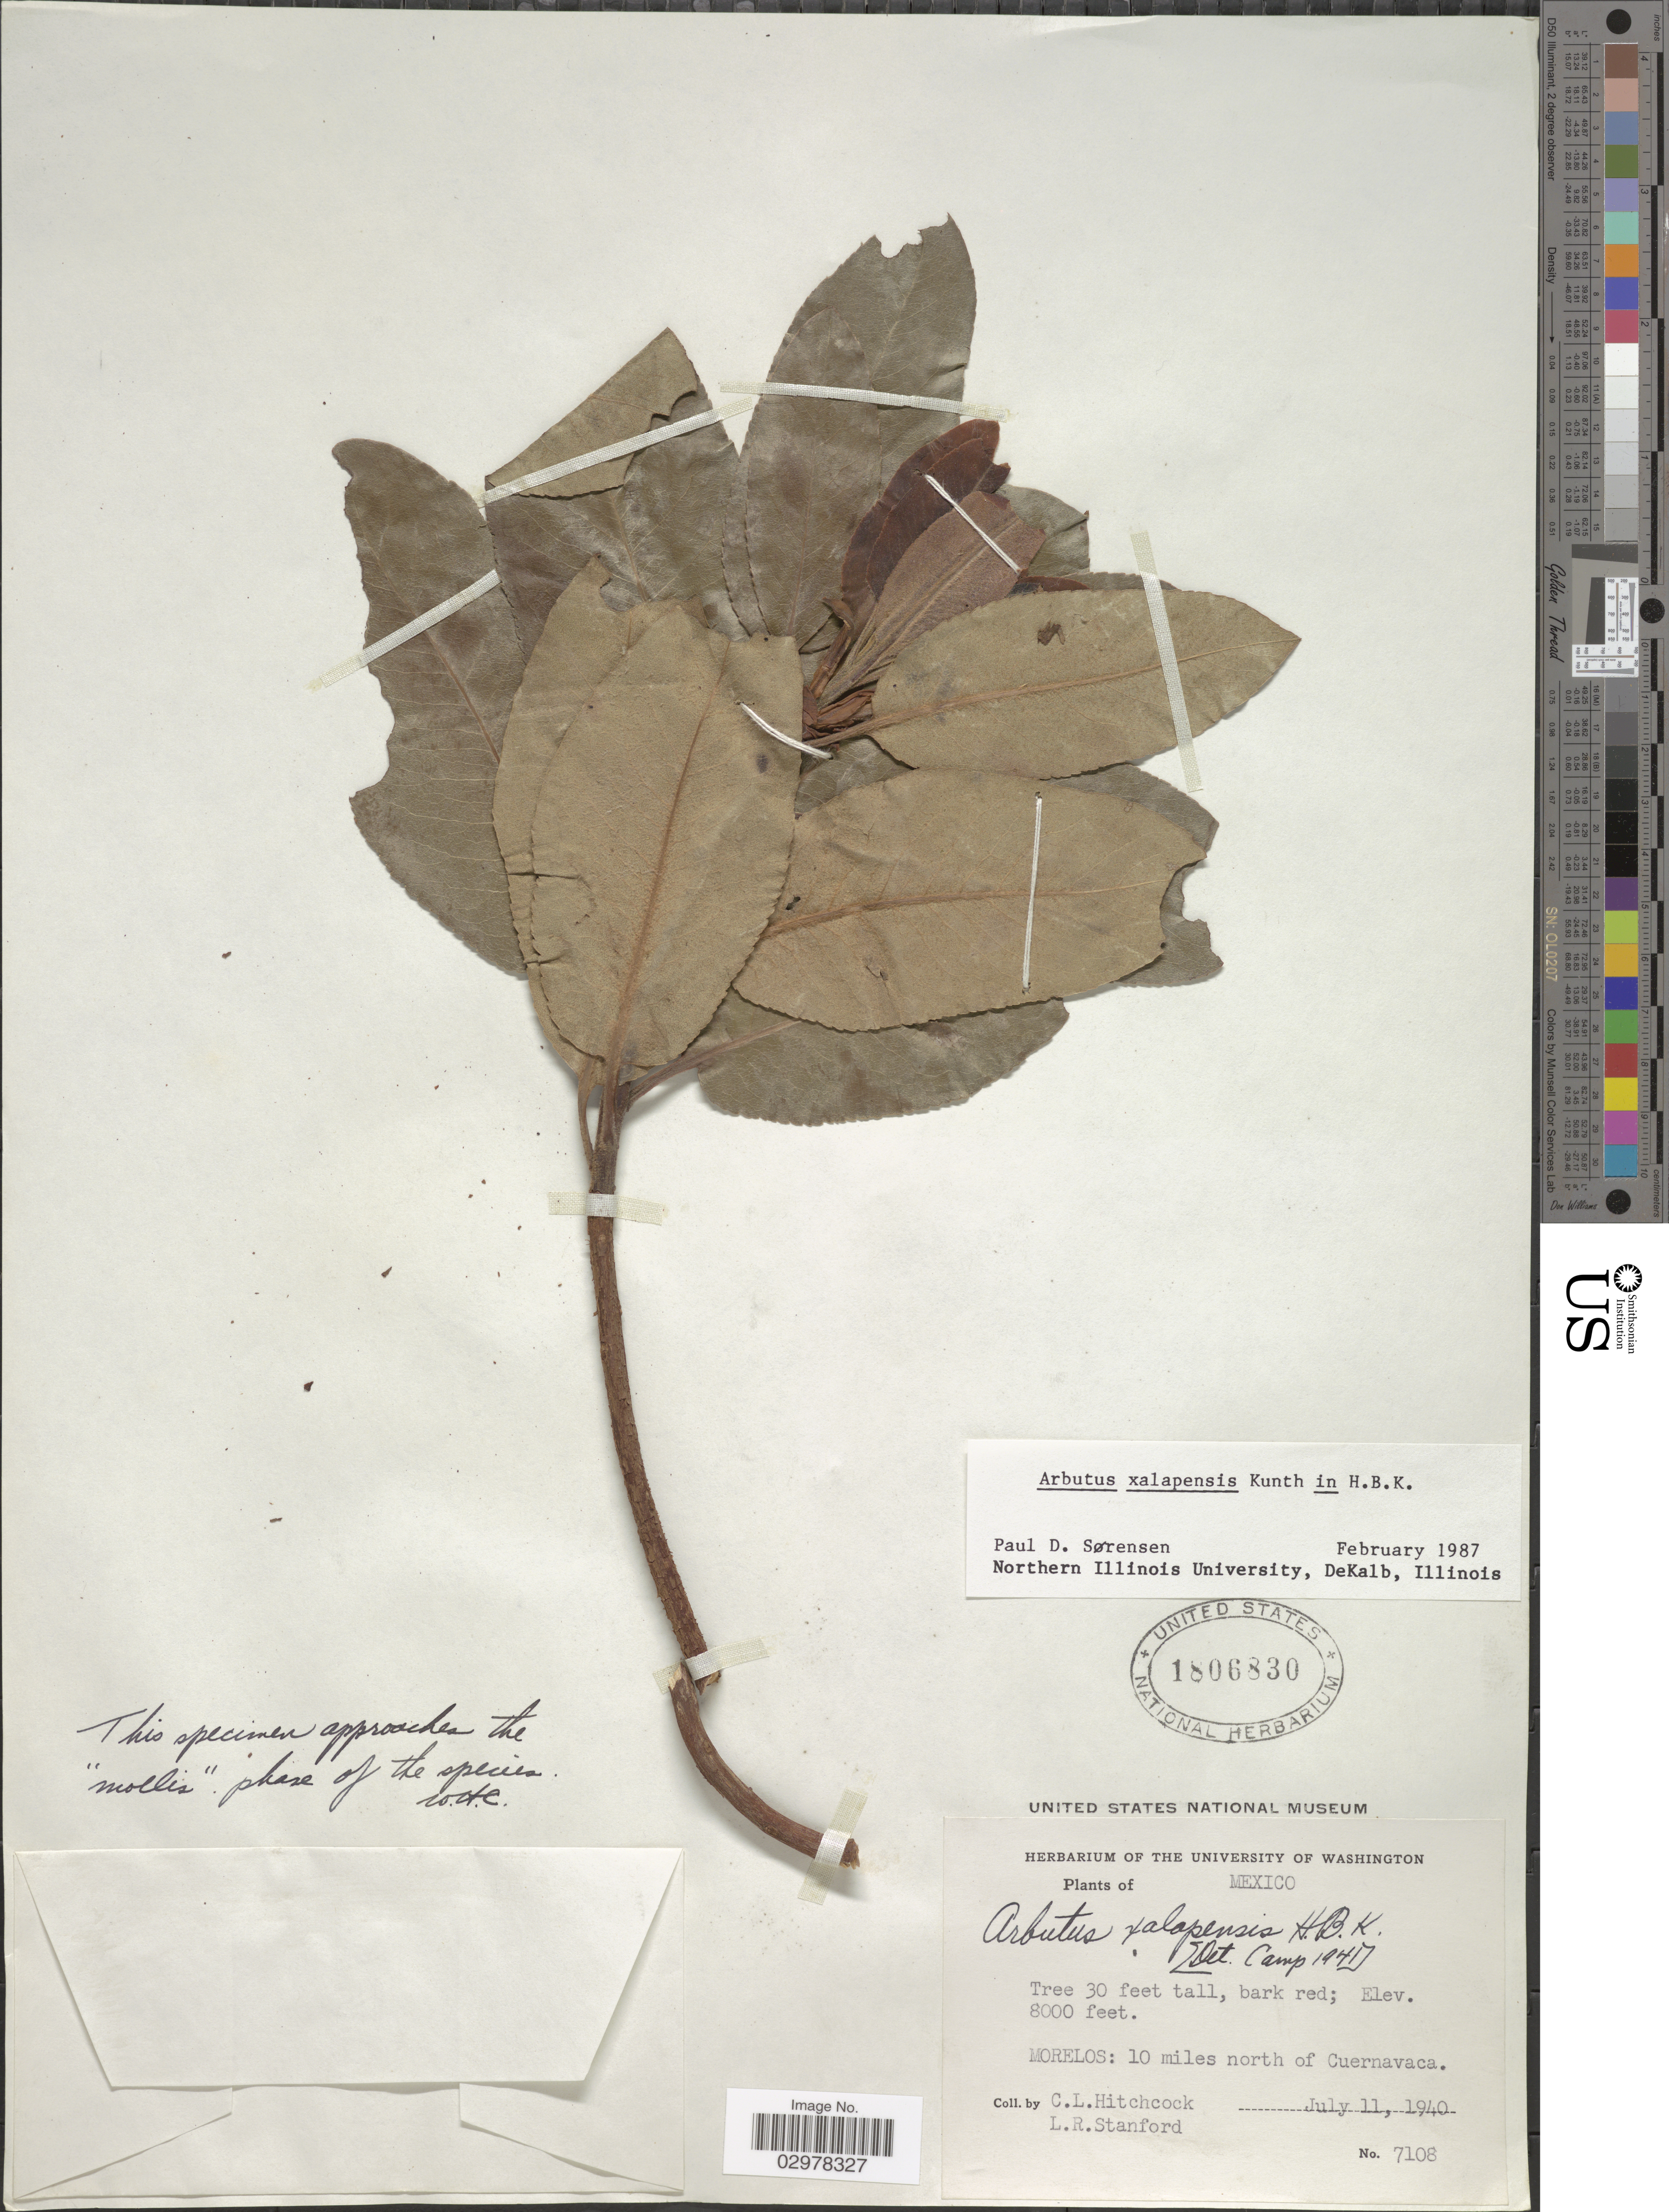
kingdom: Plantae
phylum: Tracheophyta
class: Magnoliopsida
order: Ericales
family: Ericaceae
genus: Arbutus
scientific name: Arbutus xalapensis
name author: Kunth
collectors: C. L. Hitchcock & L. R. Stanford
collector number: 7108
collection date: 1940-07-11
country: Mexico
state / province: Morelos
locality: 10 miles north of Cuernavaca.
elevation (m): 2438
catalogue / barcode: US 1806830